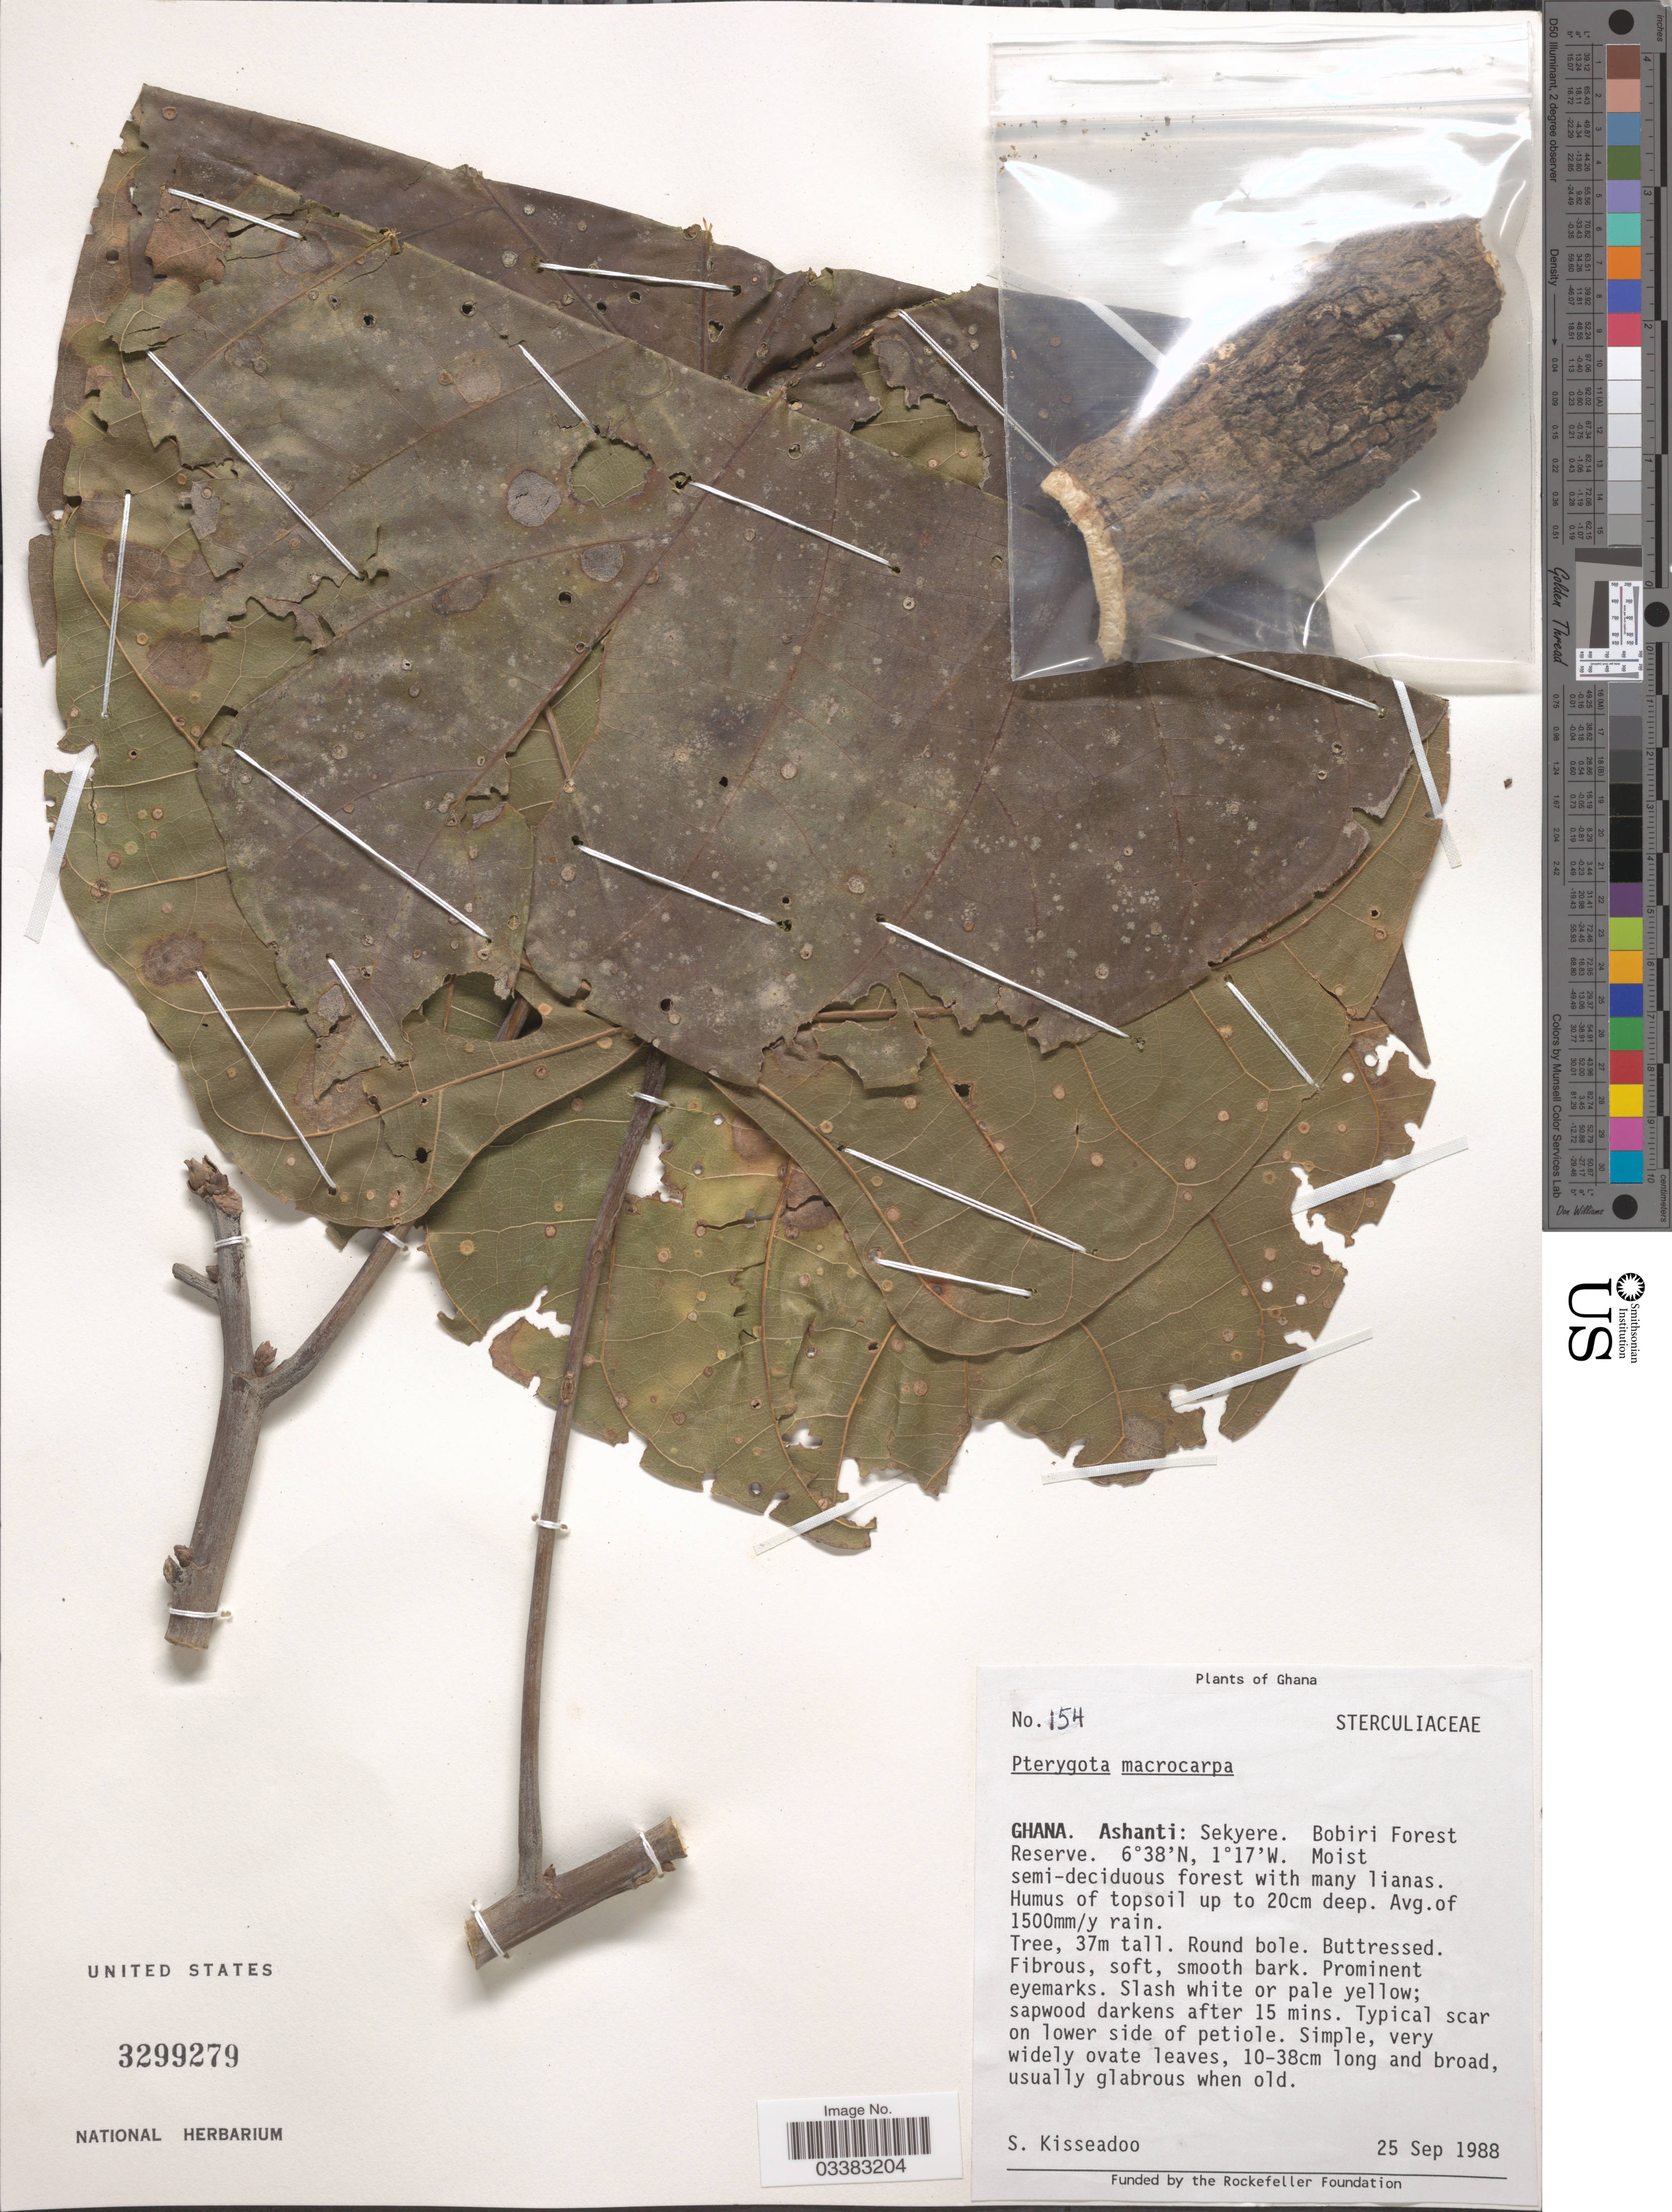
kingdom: Plantae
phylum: Tracheophyta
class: Magnoliopsida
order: Malvales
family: Malvaceae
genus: Pterygota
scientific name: Pterygota macrocarpa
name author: K. Schum.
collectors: S. Kisseadoo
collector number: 154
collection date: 1988-09-25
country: Ghana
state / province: Ashanti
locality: Sekyere. Bobiri Forest Reserve.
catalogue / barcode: US 3299279